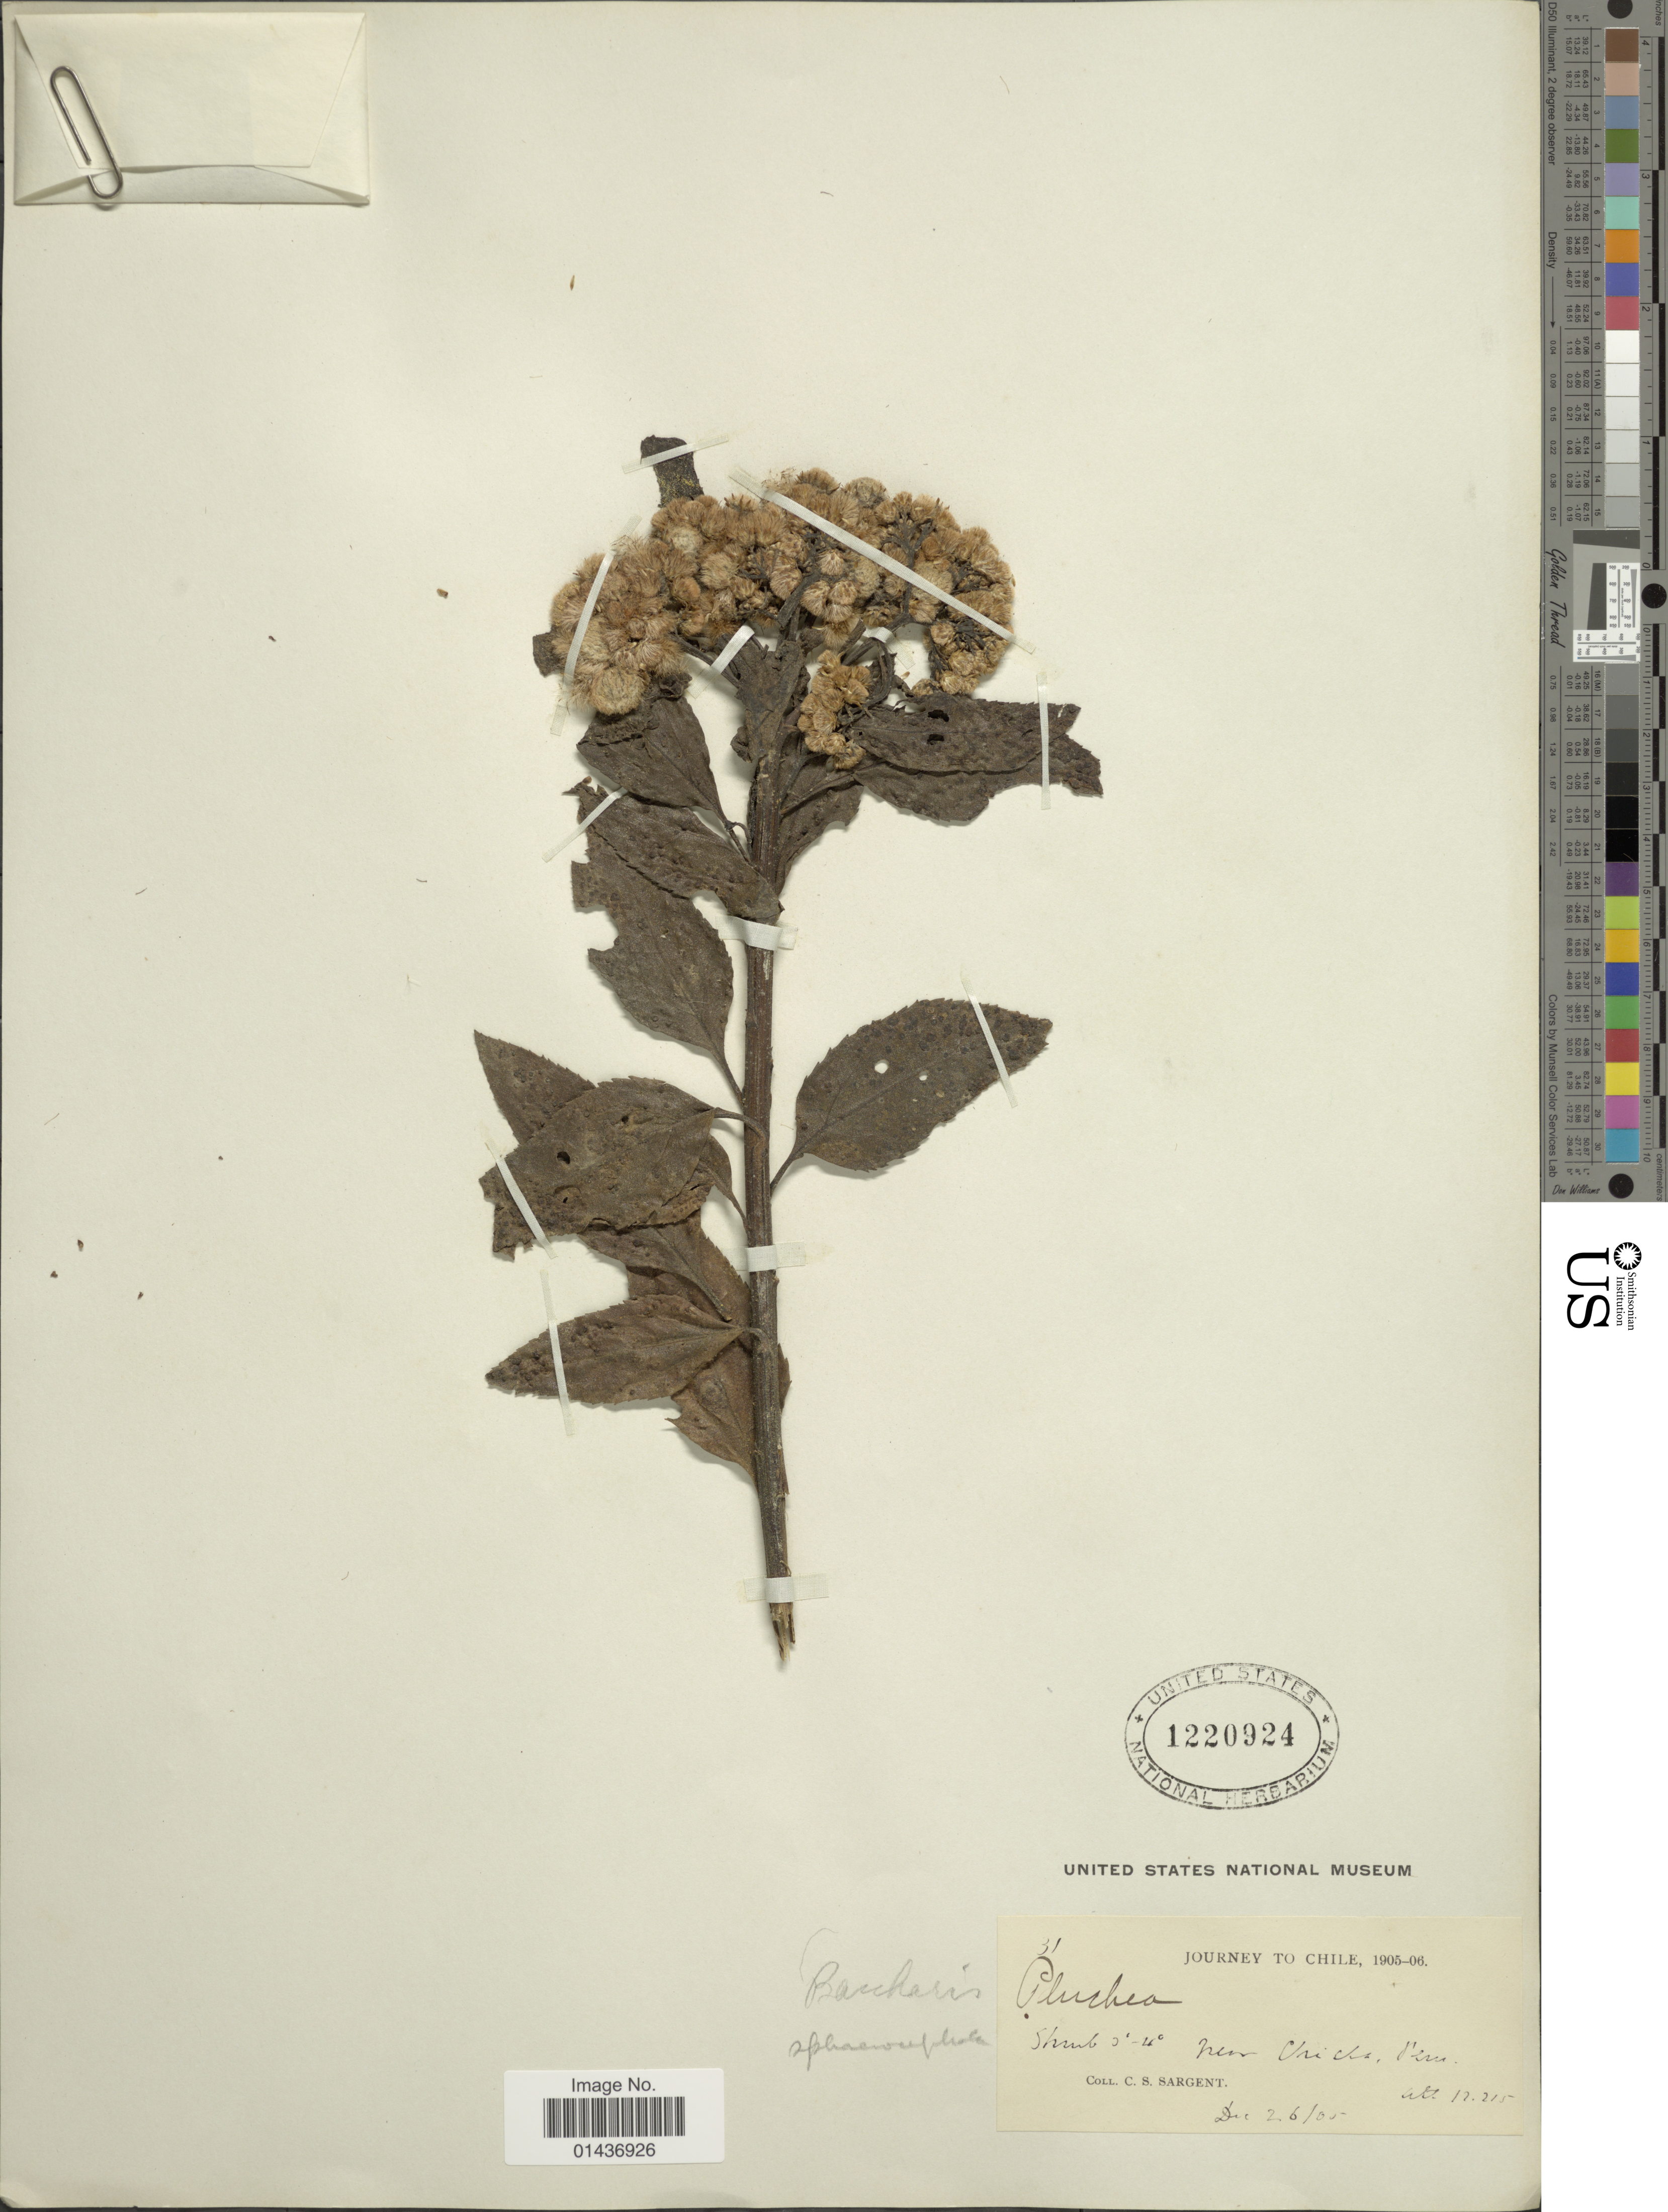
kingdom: Plantae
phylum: Tracheophyta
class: Magnoliopsida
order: Asterales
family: Asteraceae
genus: Pluchea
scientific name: Pluchea sp.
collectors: C. S. Sargent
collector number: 31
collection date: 1905-12-26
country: Peru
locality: Near Chi Cha, Peru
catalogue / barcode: US 1220924